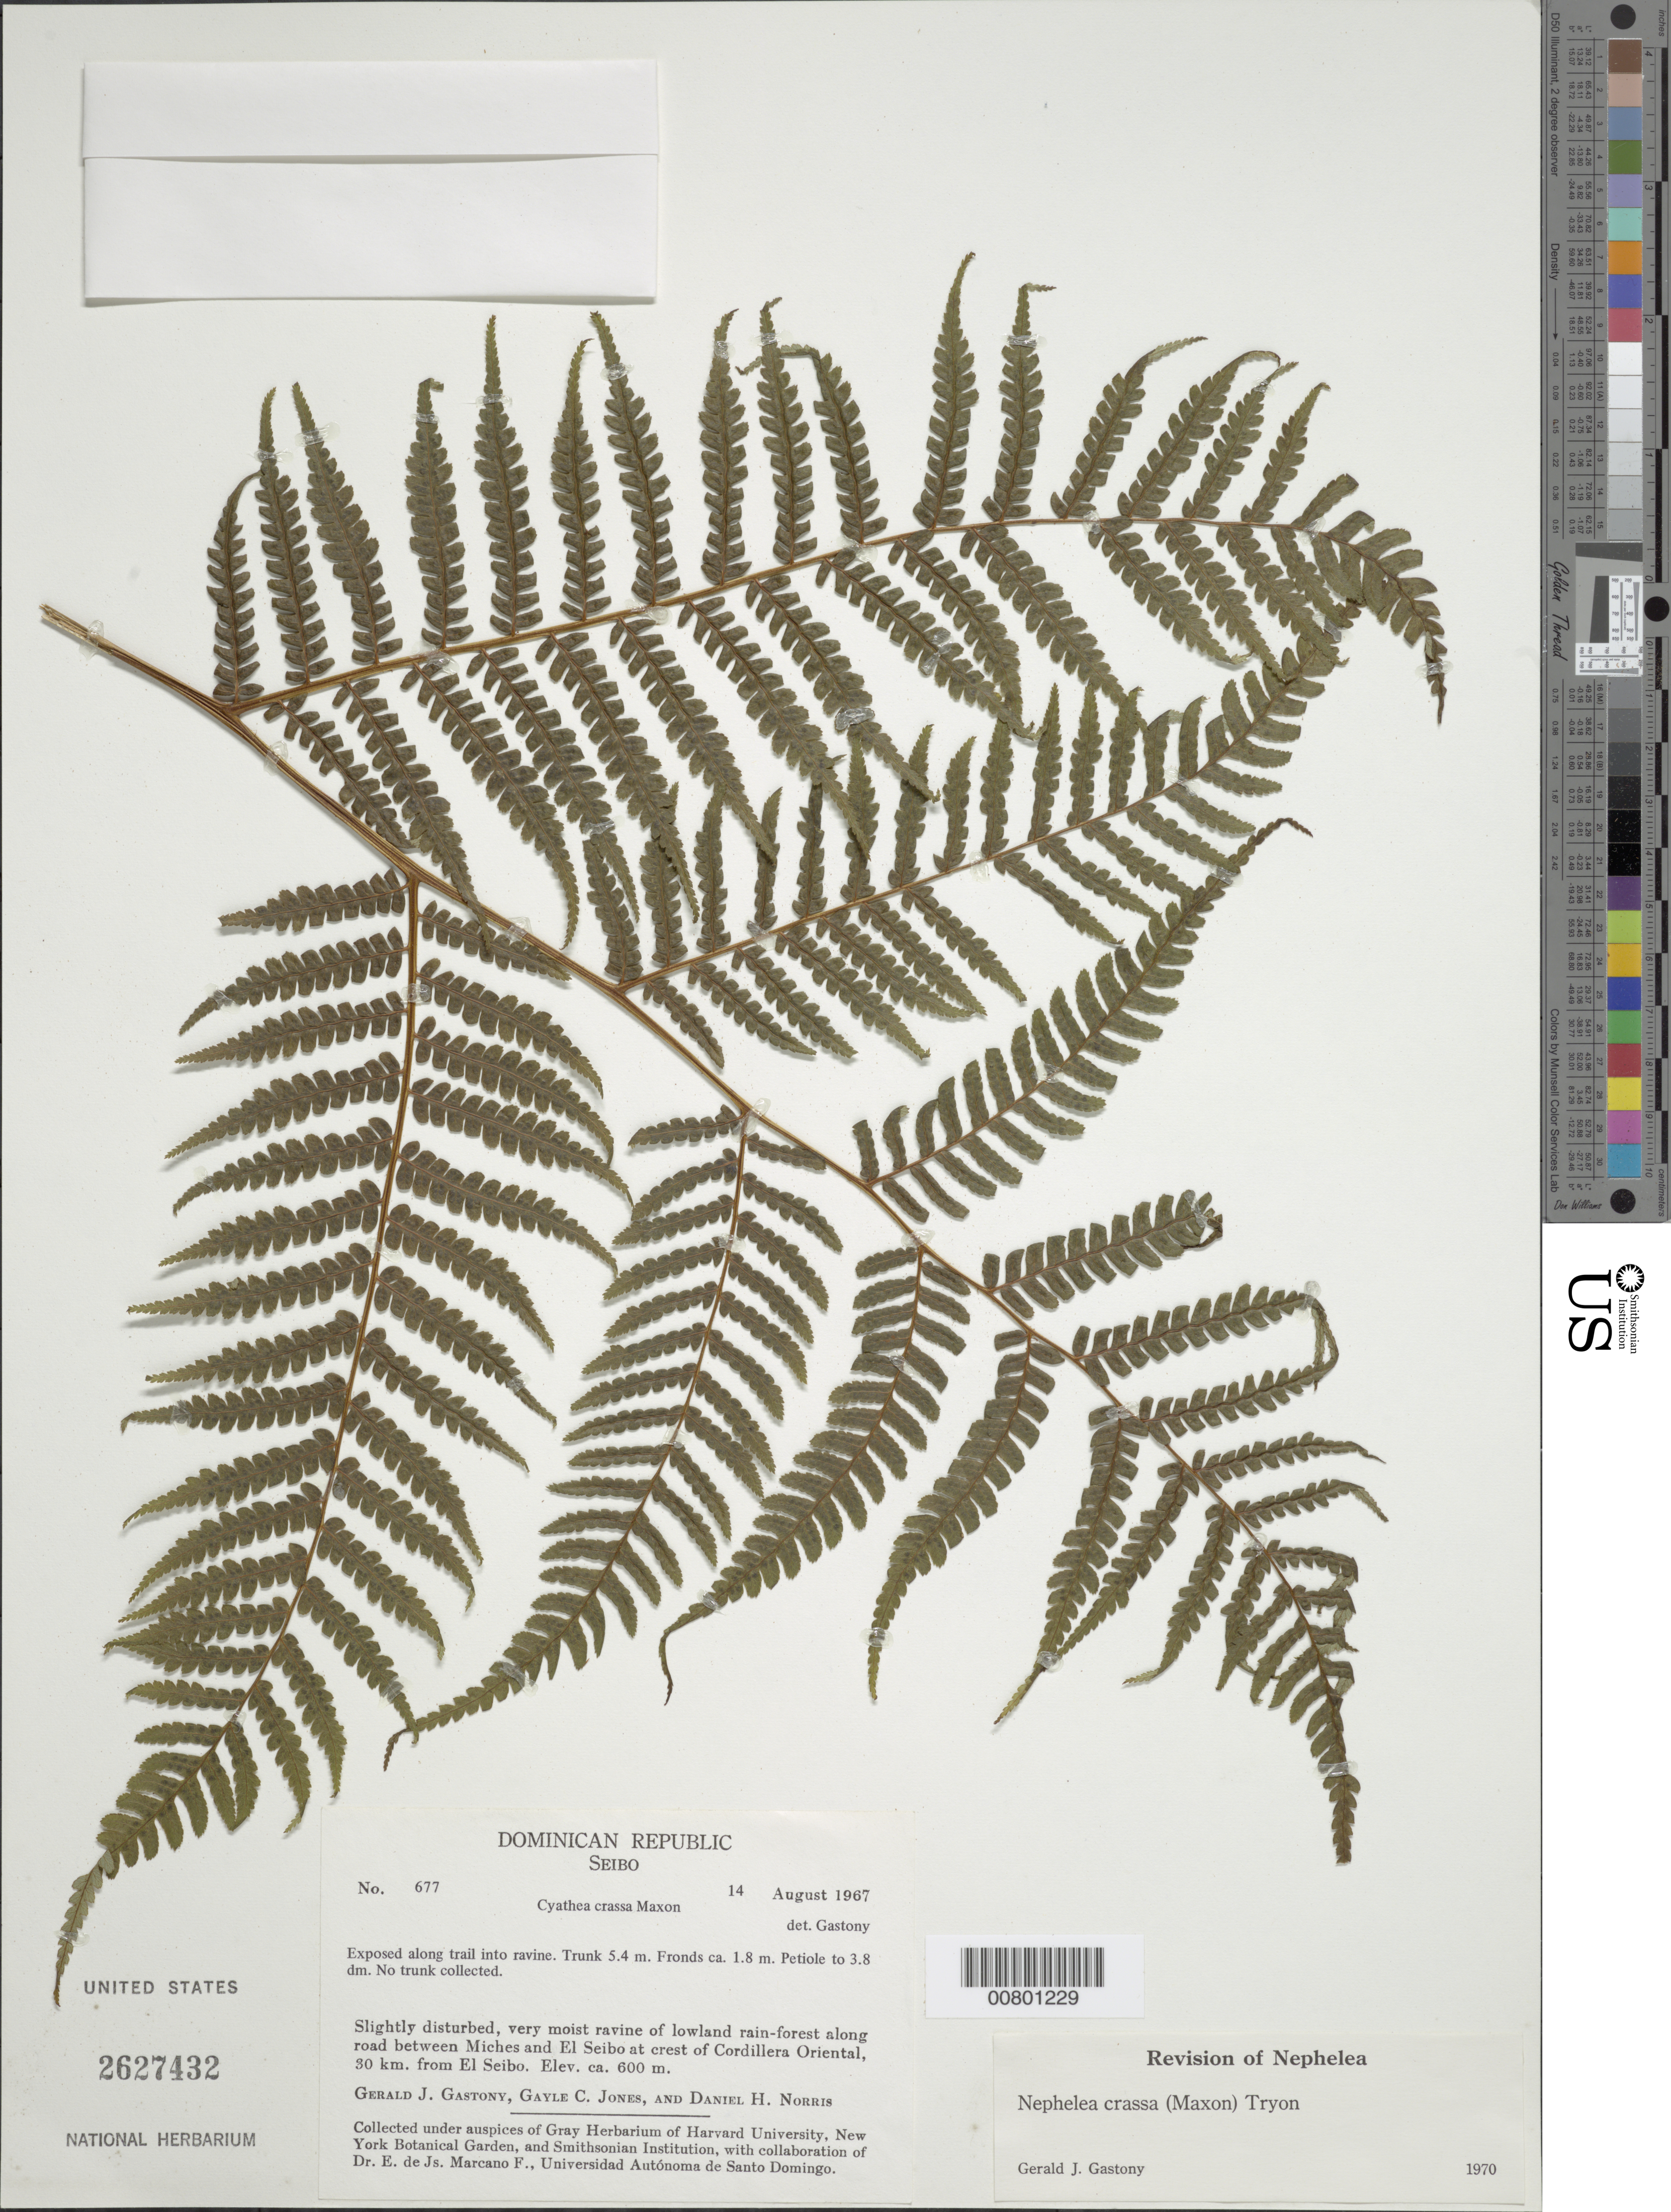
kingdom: Plantae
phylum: Tracheophyta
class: Polypodiopsida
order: Cyatheales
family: Cyatheaceae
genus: Alsophila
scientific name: Alsophila jimeneziana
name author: D.S. Conant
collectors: G. Gastony, G. C. Jones & D. H. Norris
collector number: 677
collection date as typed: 14 Aug 1967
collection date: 1967-08-14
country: Dominican Republic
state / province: El Seibo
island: Hispaniola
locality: Miches to El Seibo road, crest of Cordillera Oriental, 30 km from El Seibo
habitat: Slightly disturbed, very moist ravine of lowland rainforest along road; exposed along trail into ravine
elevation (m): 600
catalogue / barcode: US 2627432